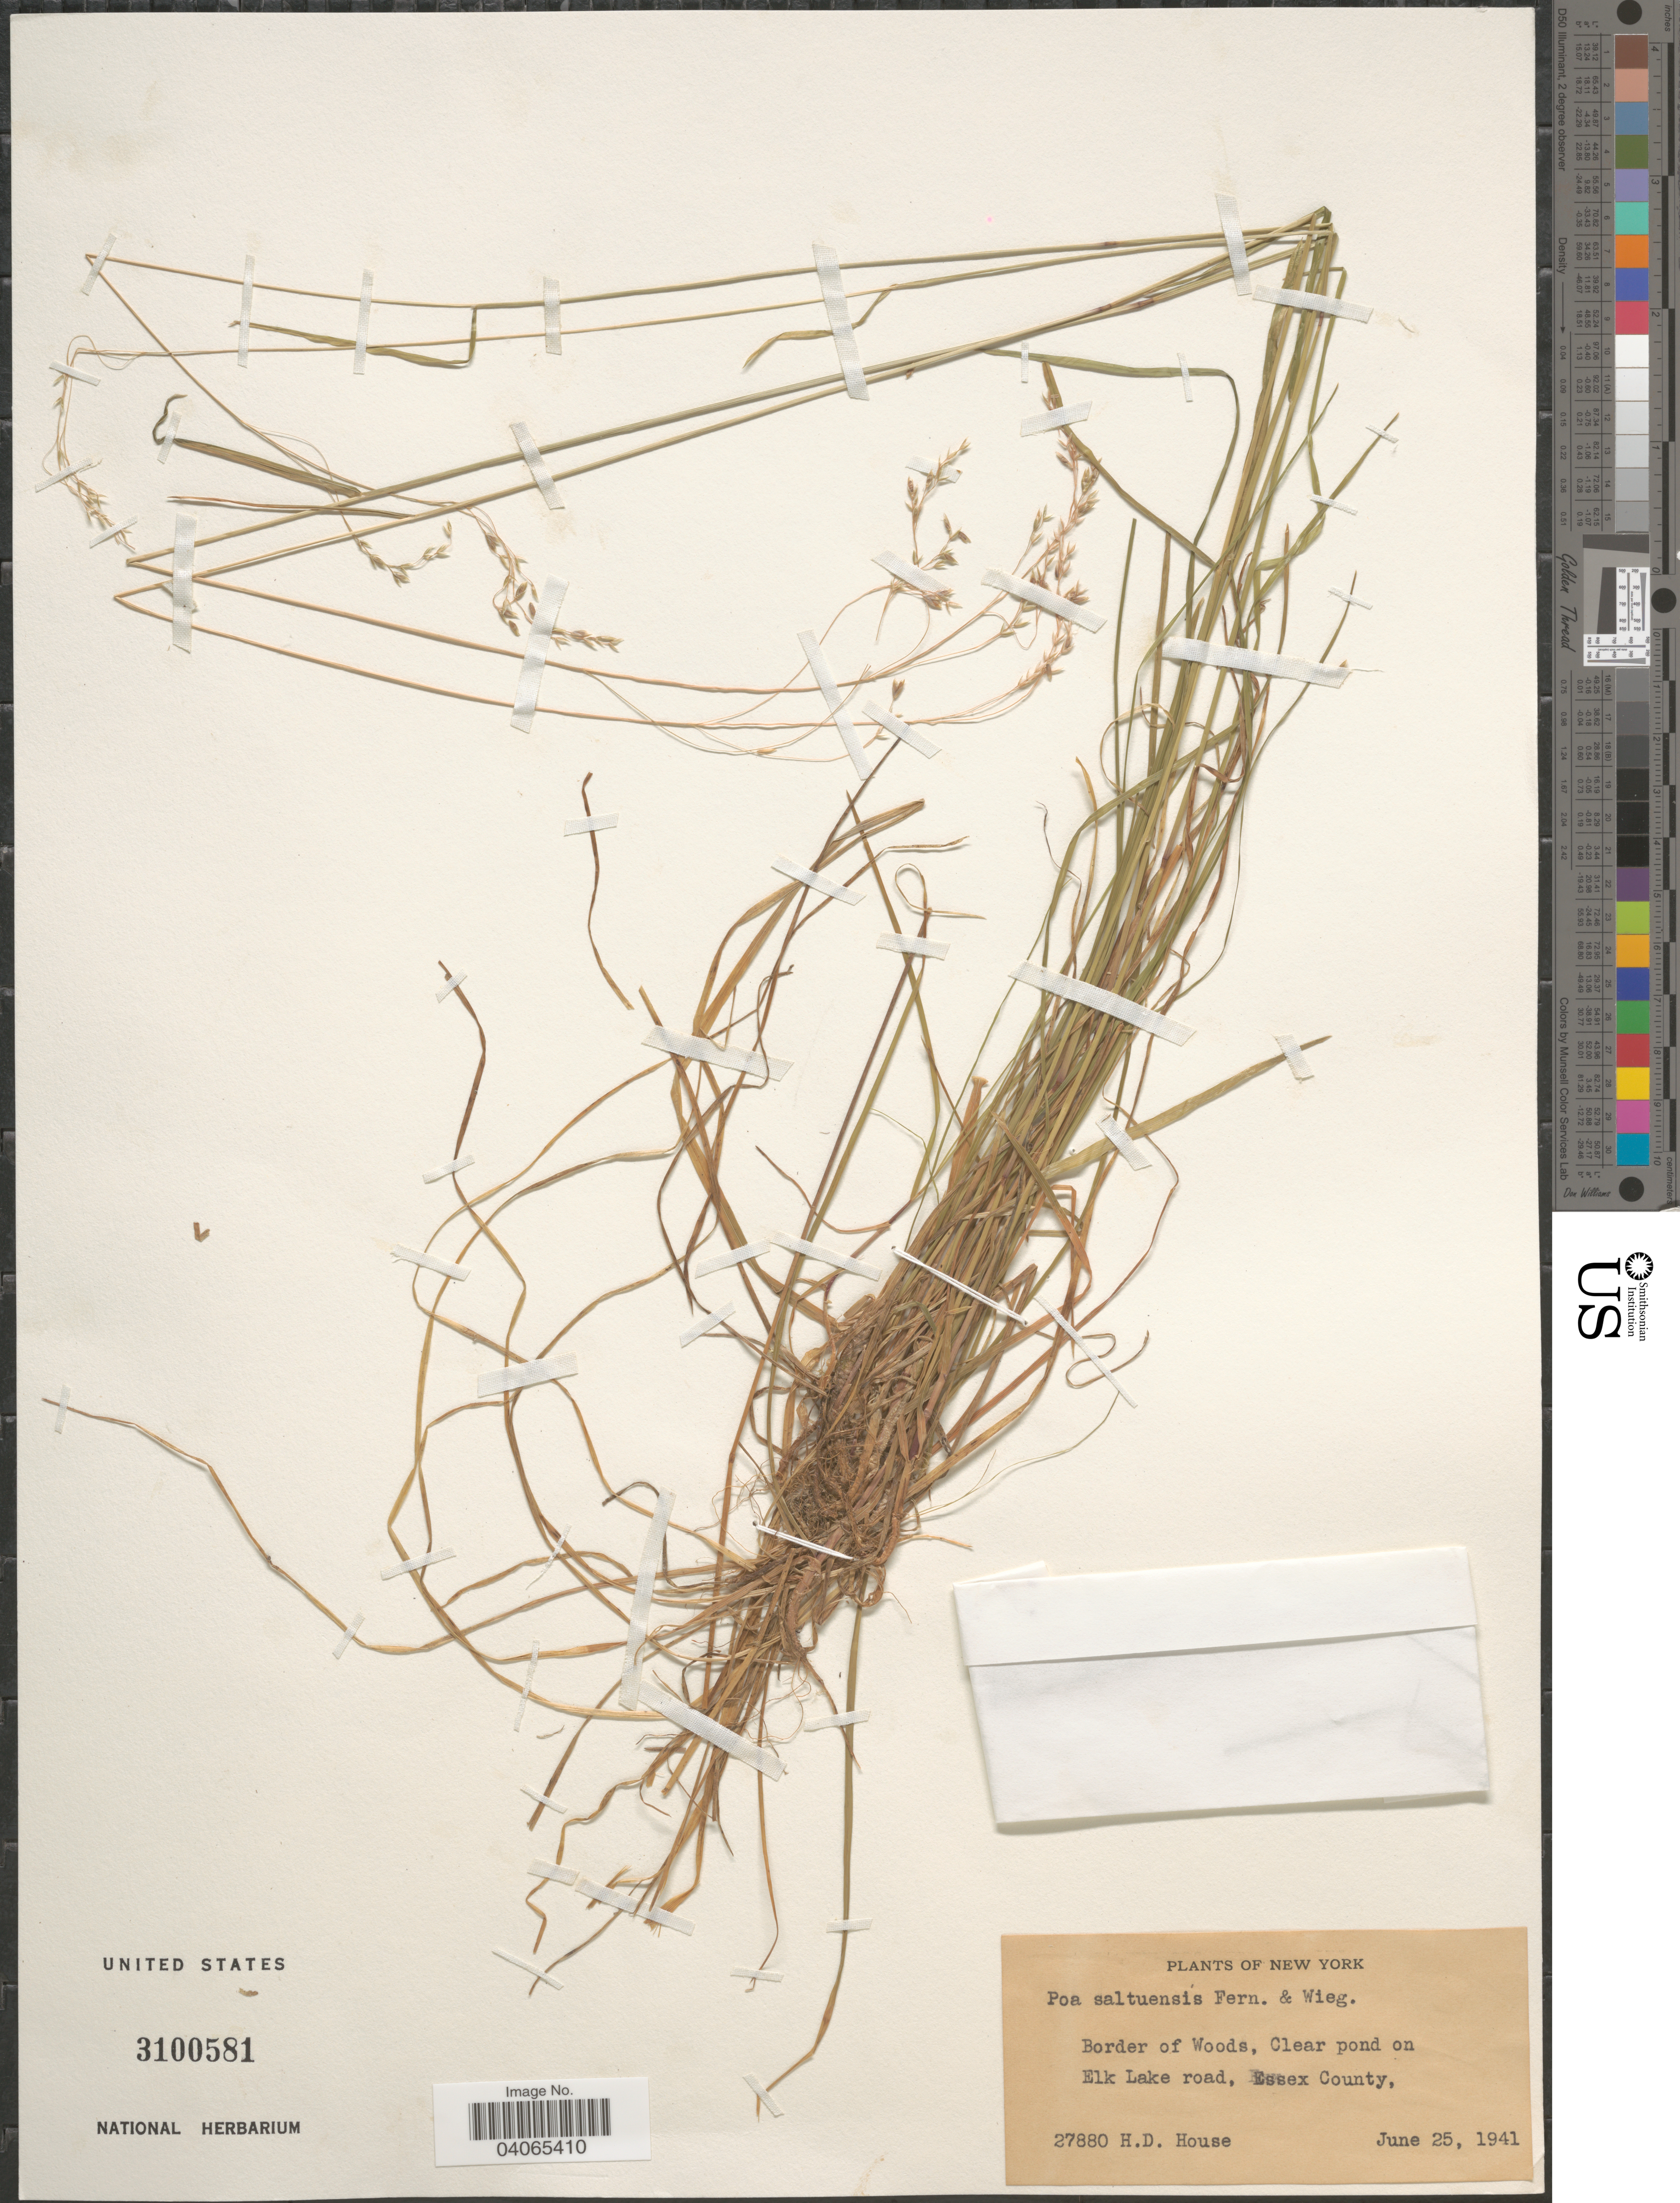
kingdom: Plantae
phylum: Tracheophyta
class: Liliopsida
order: Poales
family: Poaceae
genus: Poa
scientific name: Poa saltuensis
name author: Fernald & Wiegand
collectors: H. D. House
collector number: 27880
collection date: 1941-06-25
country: United States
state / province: New York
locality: Border of Woods, Clear pond on Elk Lake road, Essex County.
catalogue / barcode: US 3100581